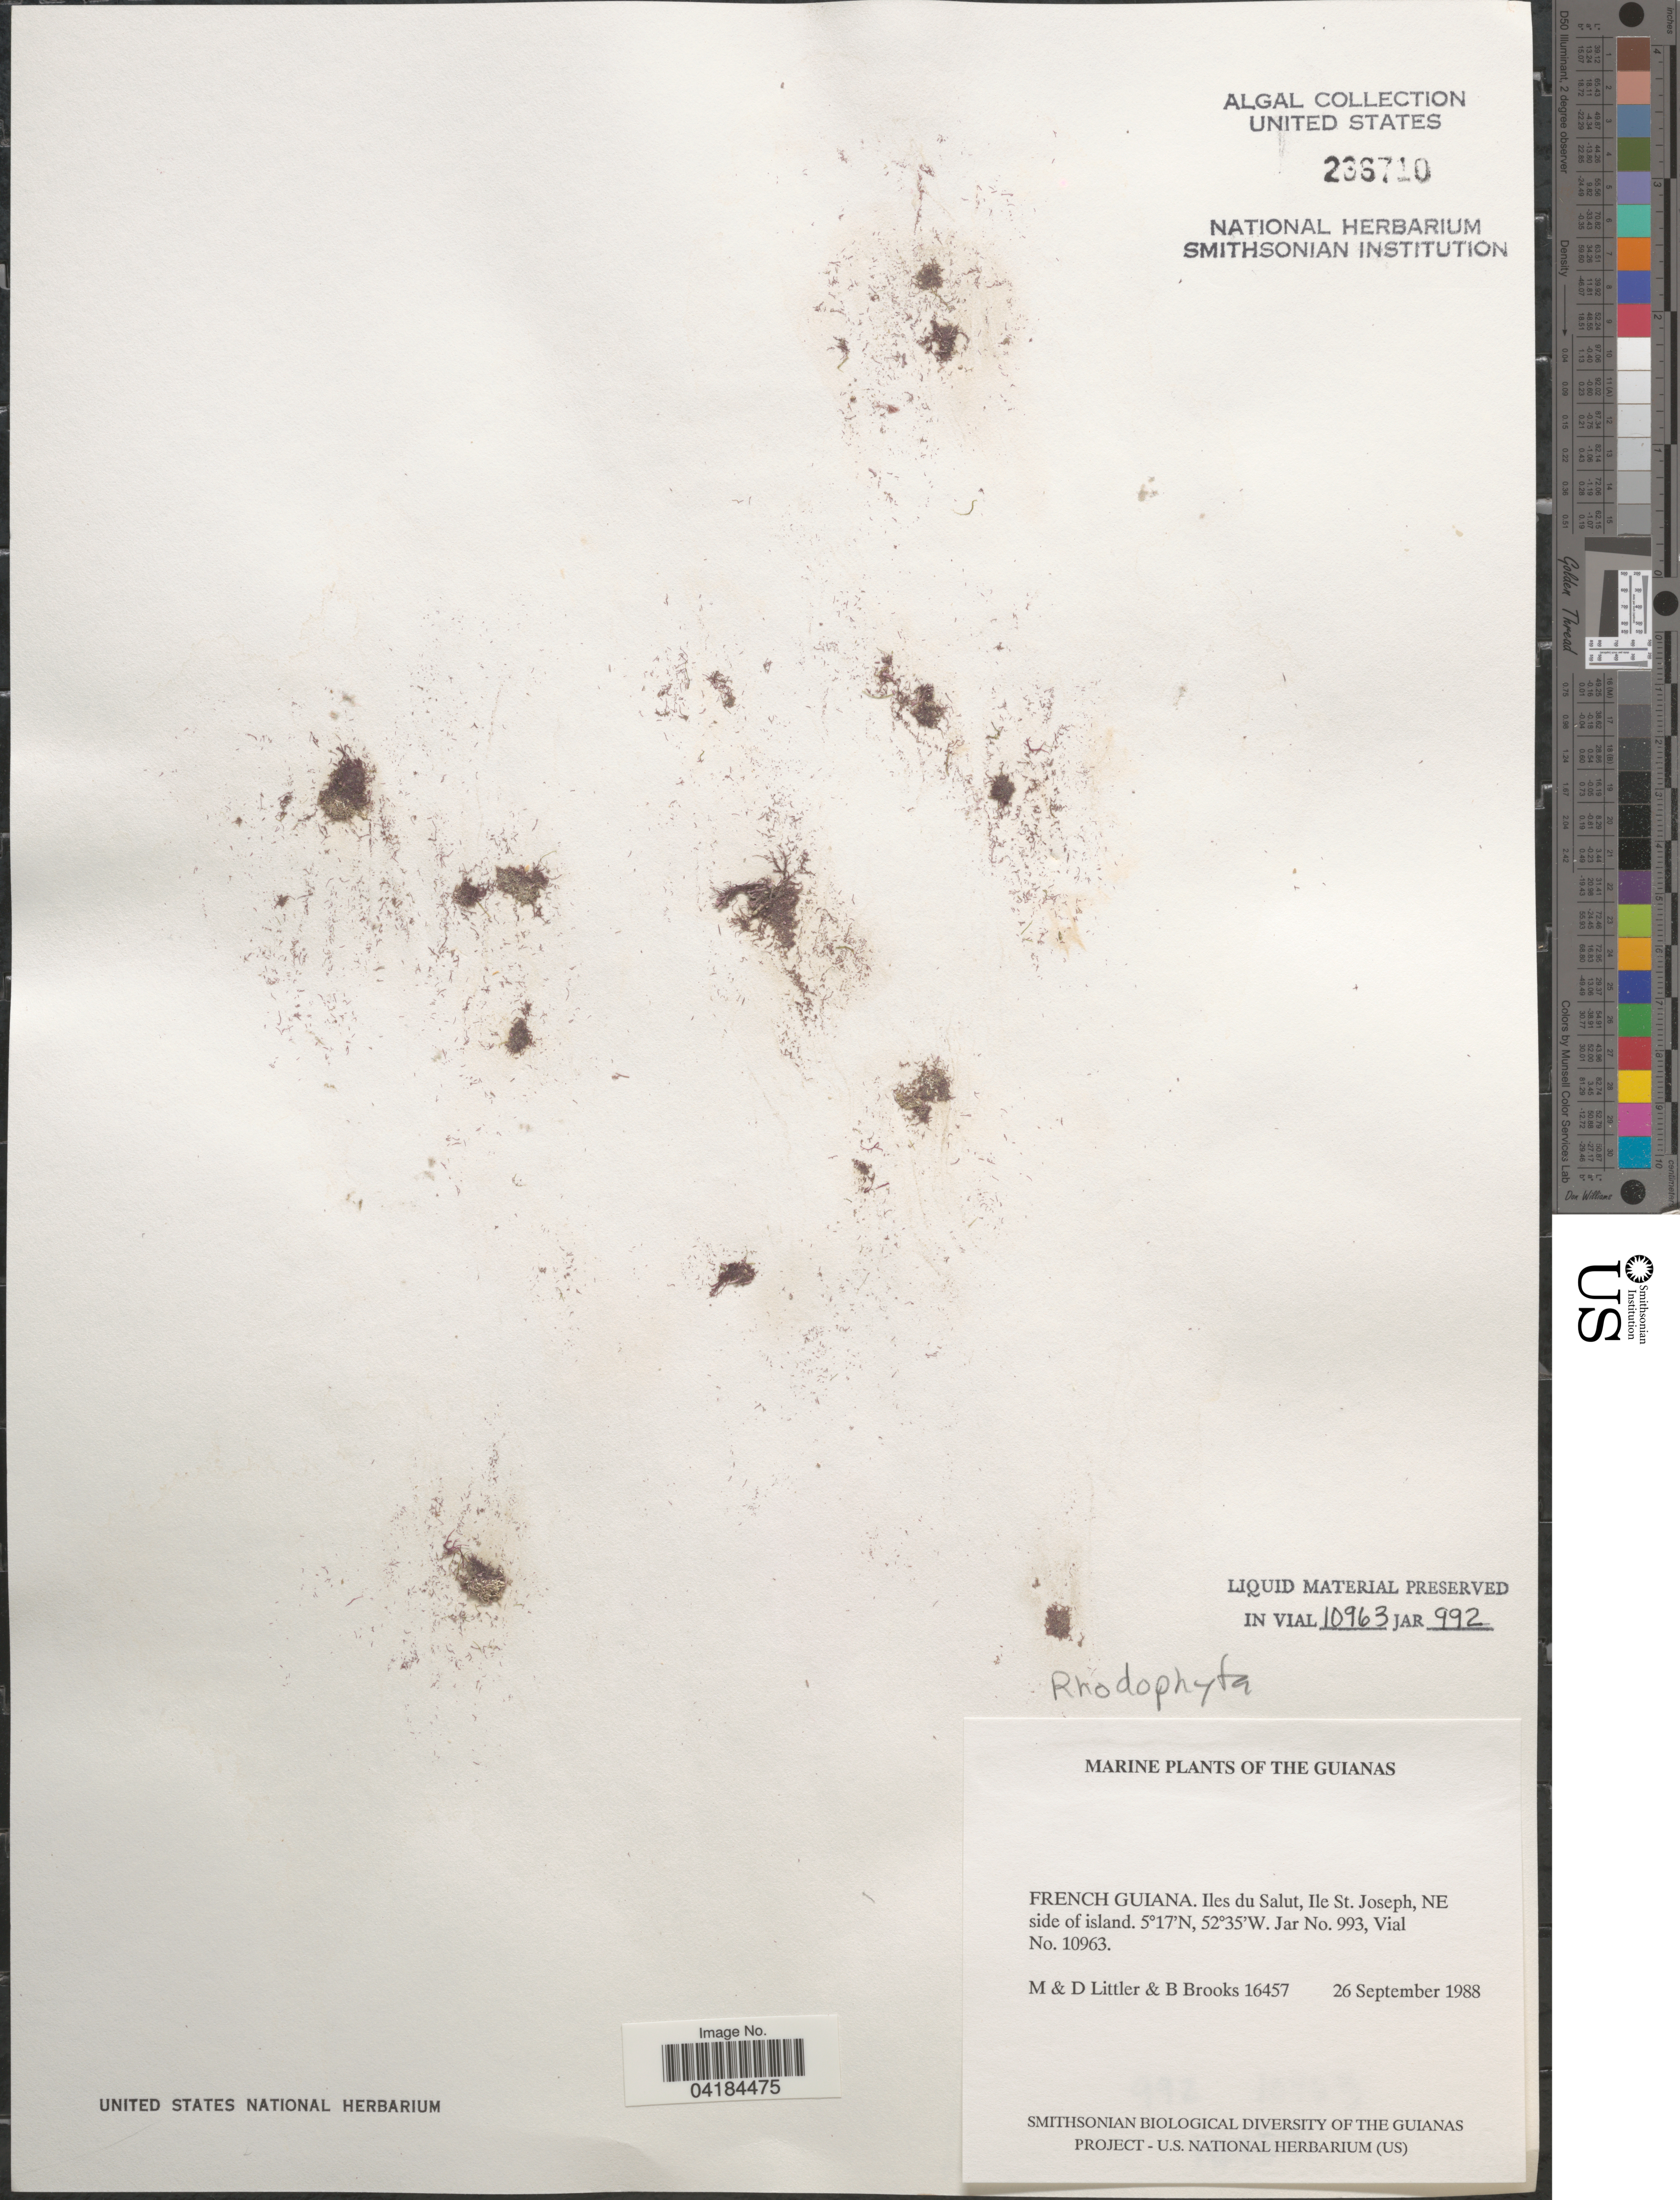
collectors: M. Littler, D. S. Littler & B. Brooks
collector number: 16457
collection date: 1988-09-26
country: French Guiana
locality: The Guianas. Iles du Salut, Ile St. Joseph, NE side of island.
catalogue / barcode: US 236710